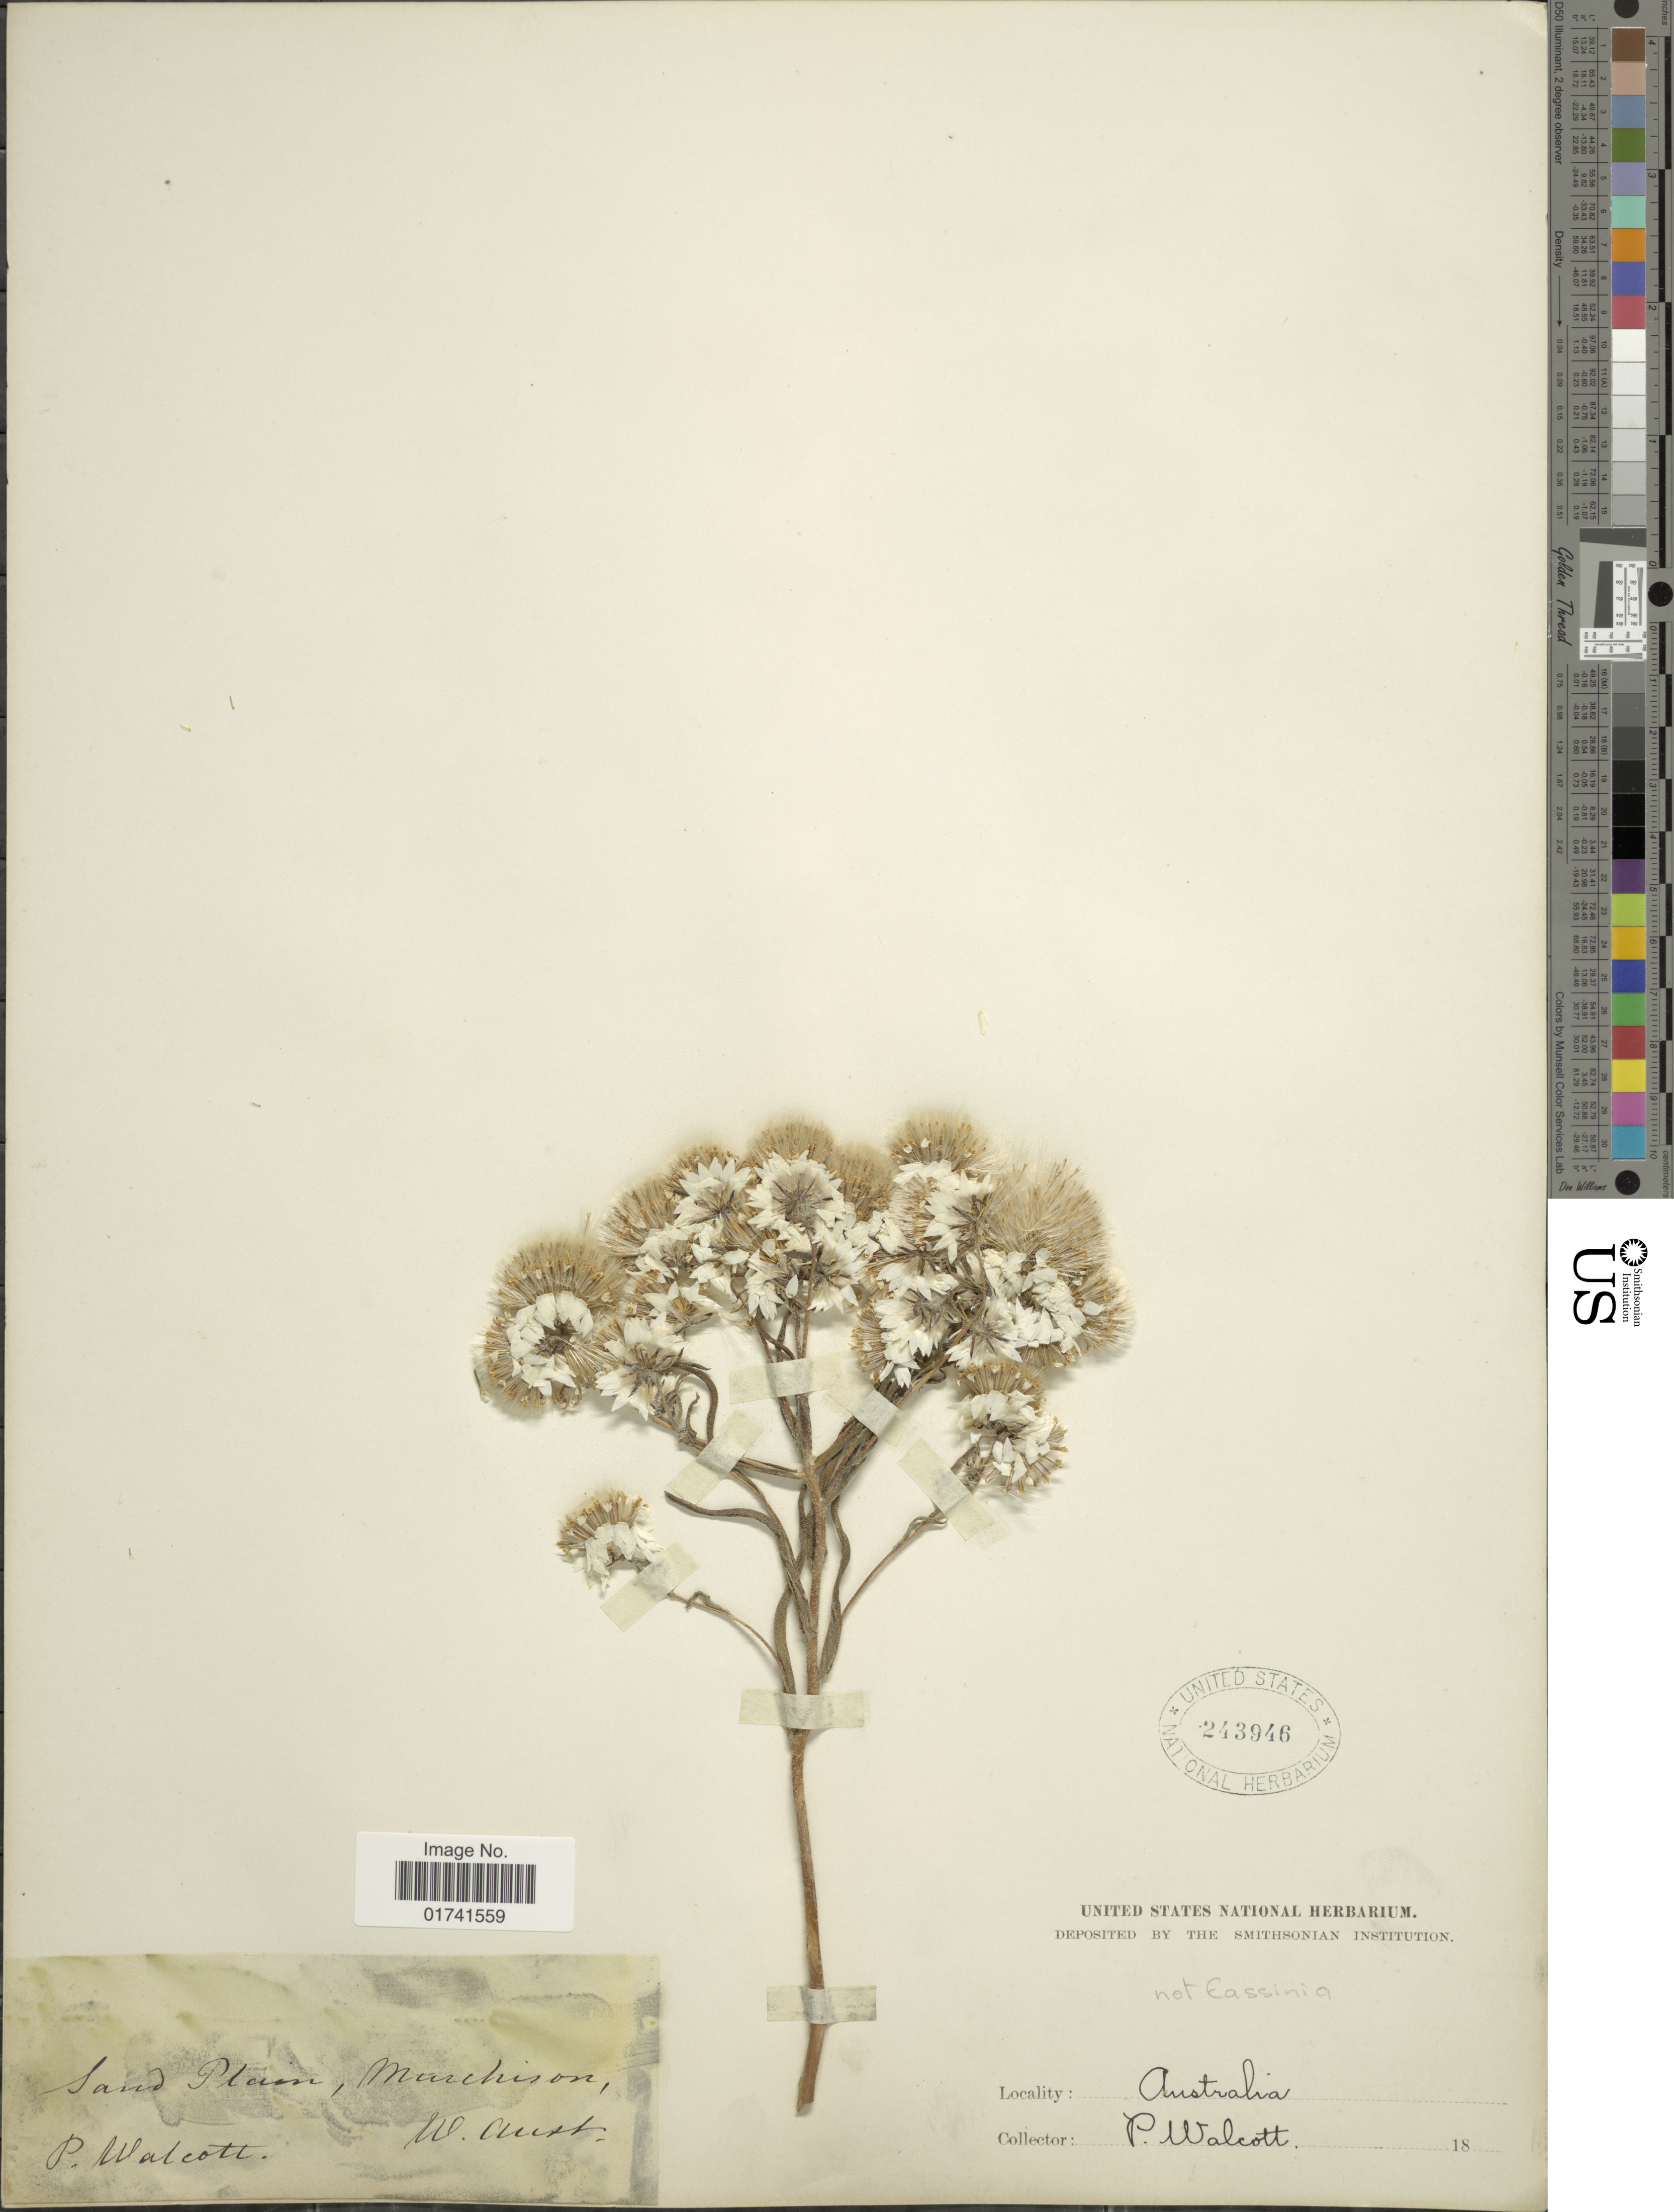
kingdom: Plantae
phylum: Tracheophyta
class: Magnoliopsida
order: Asterales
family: Asteraceae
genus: Cassinia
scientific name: Cassinia sp.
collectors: P. Walcott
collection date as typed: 18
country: Australia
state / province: Western Australia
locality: Murchison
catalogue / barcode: US 243946